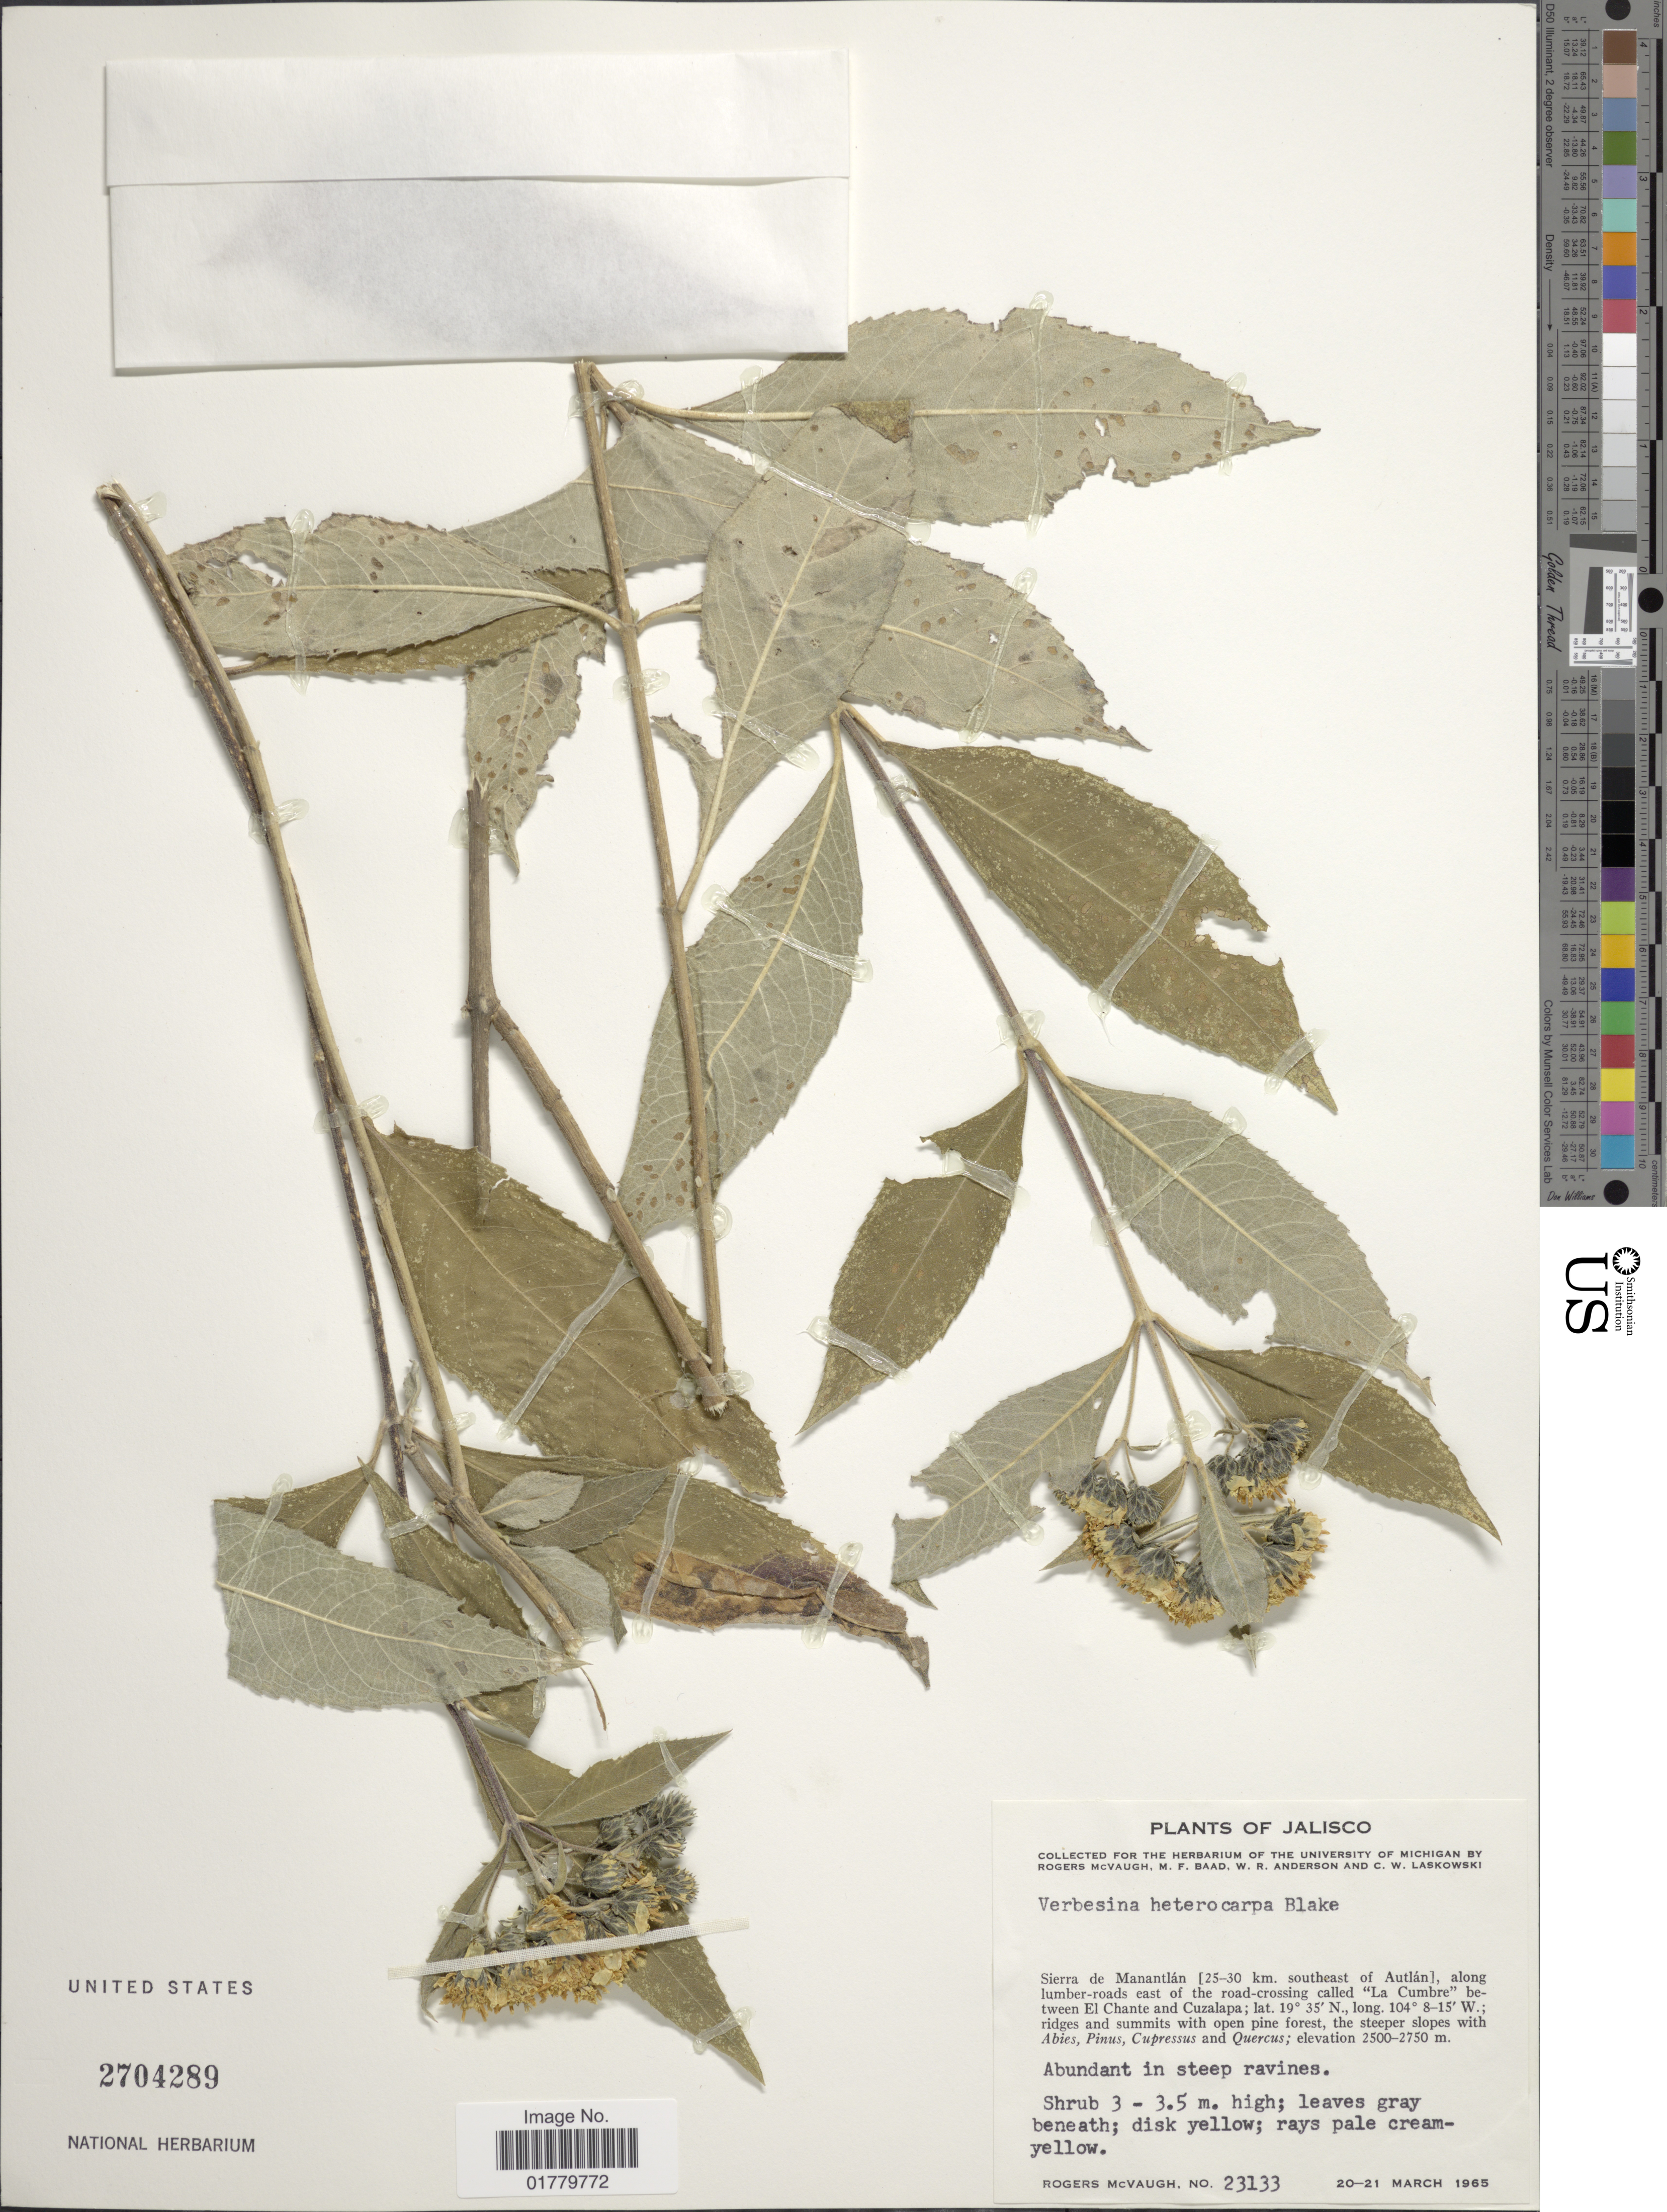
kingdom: Plantae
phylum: Tracheophyta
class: Magnoliopsida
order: Asterales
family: Asteraceae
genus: Verbesina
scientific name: Verbesina heterocarpa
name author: S.F. Blake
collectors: R. McVaugh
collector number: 23133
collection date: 1965-03-20/1965-03-21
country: Mexico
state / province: Jalisco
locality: Sierra de Manantlán [25-30 km. southeast of Autlán], along lumber-roads east of the road-crossing called "La Cumbre" between El Chante and Cuzalapa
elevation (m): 2500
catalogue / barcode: US 2704289